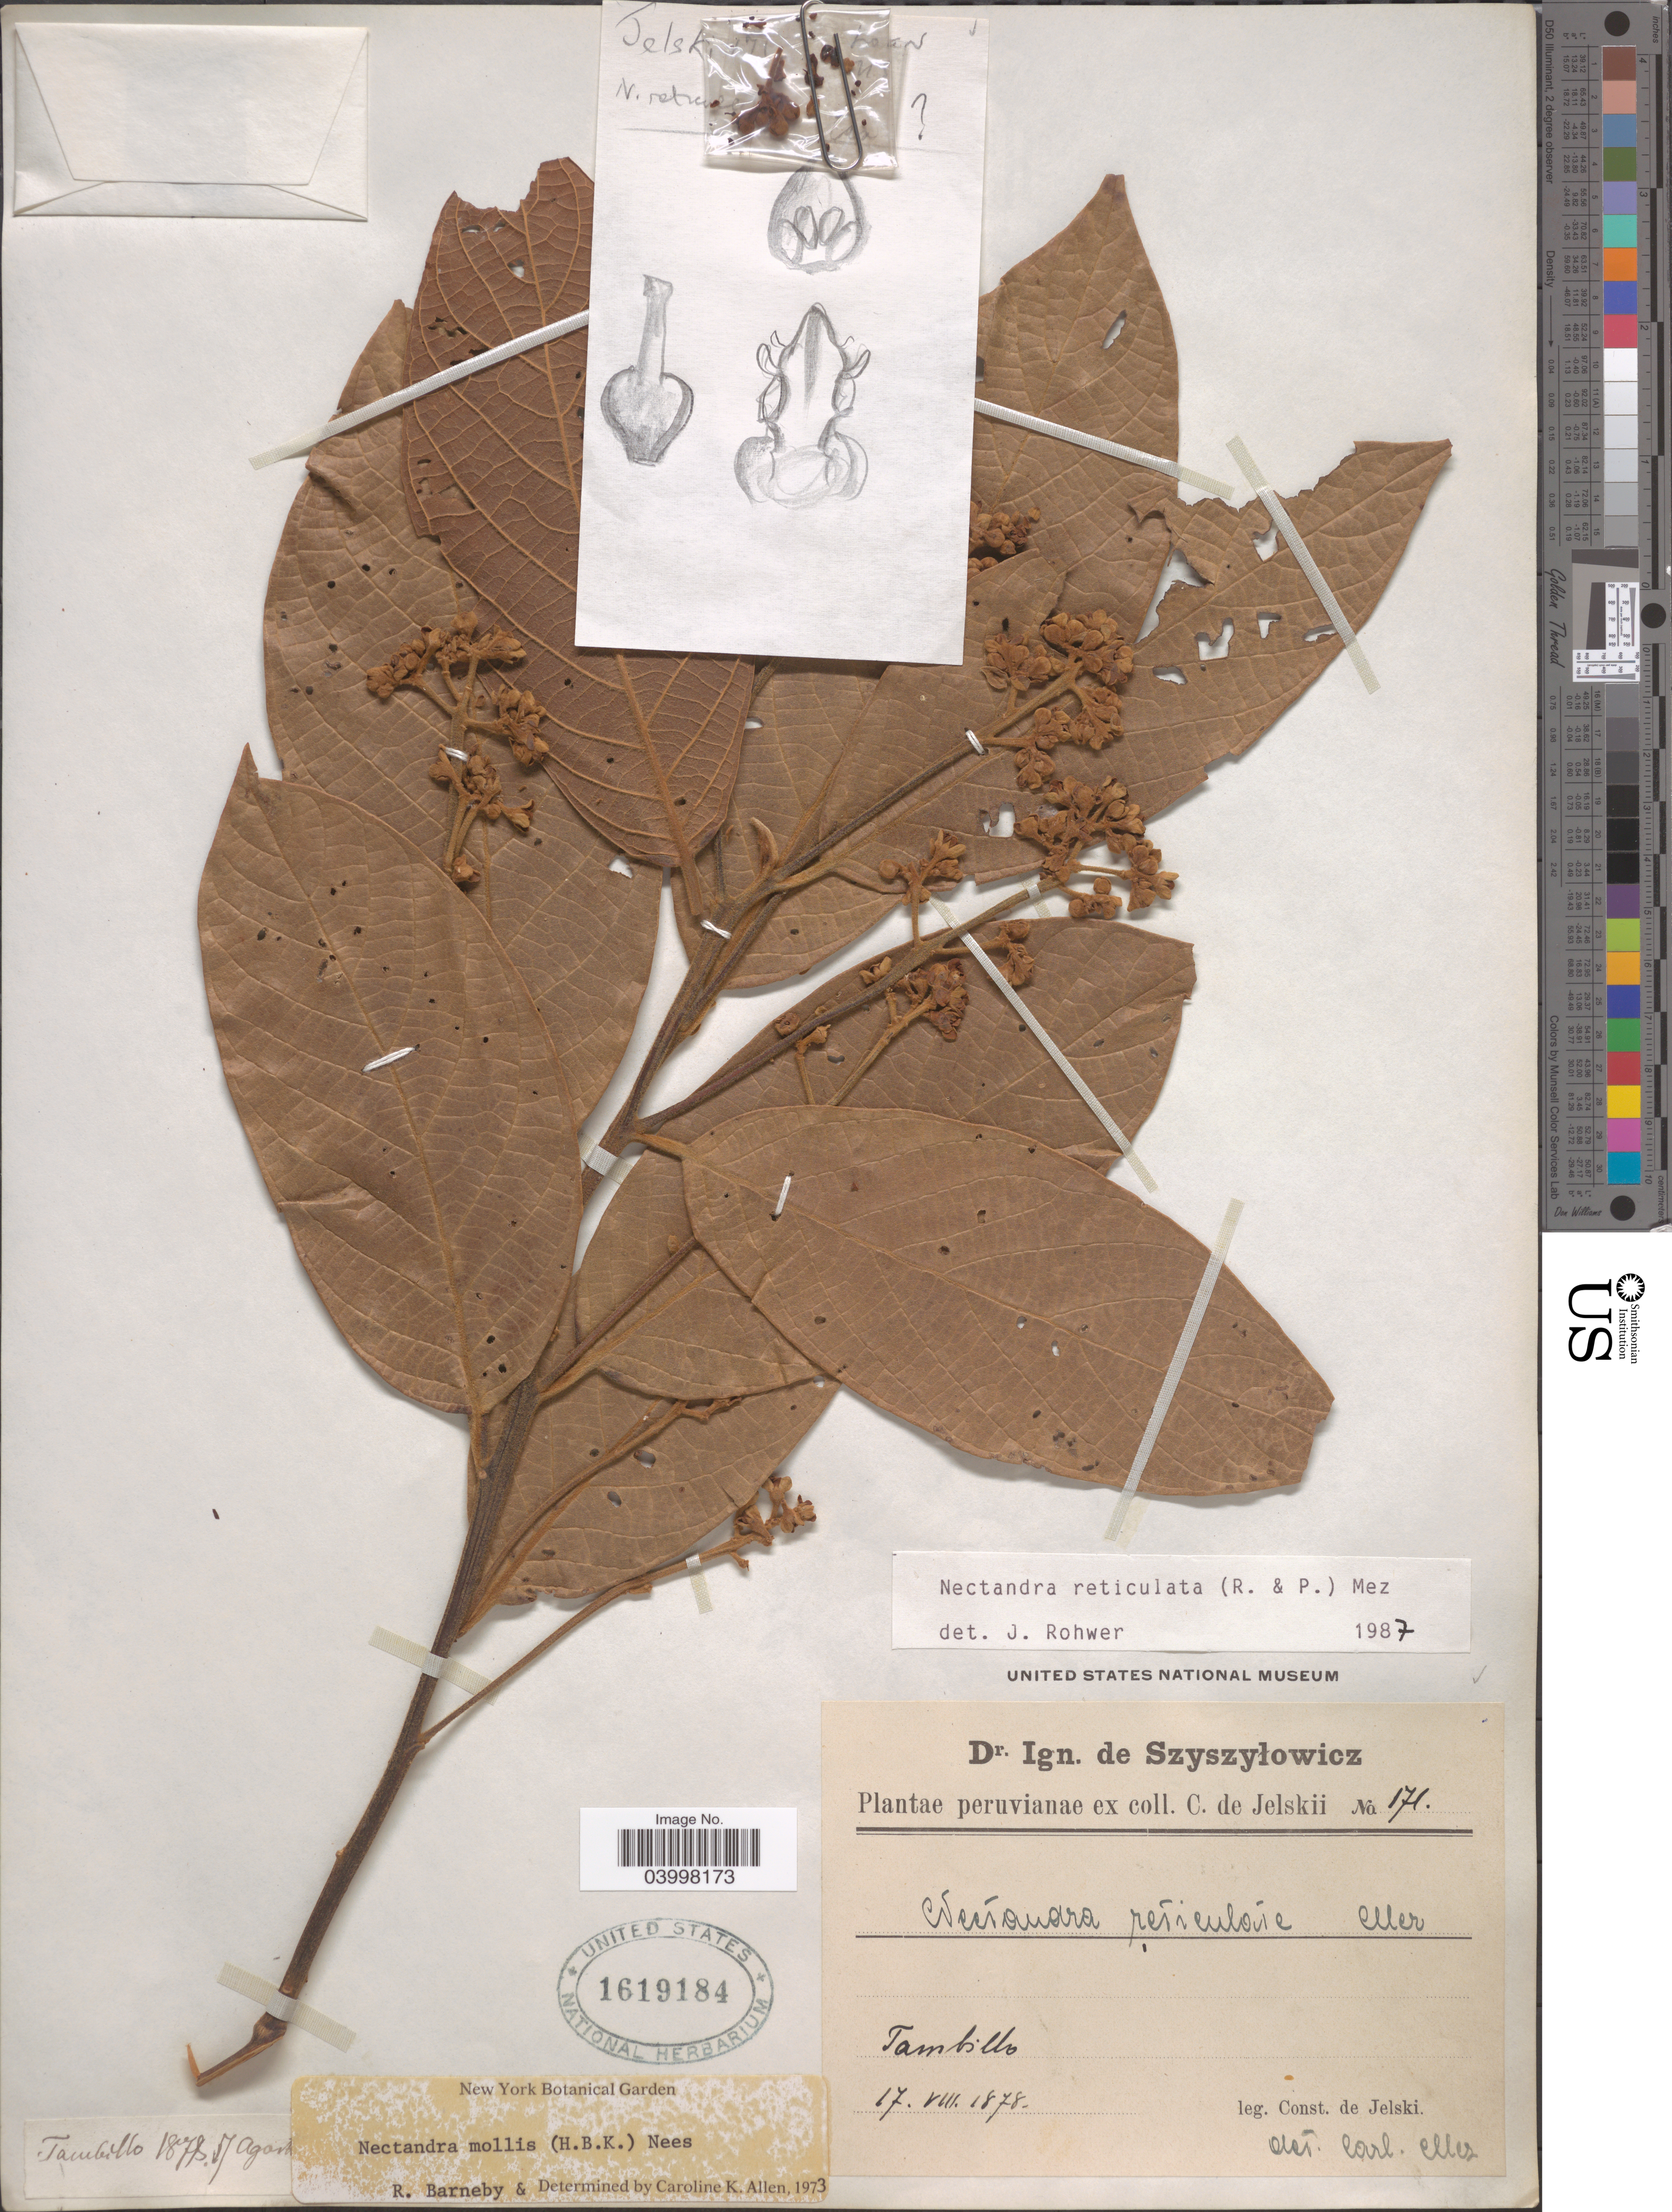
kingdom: Plantae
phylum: Tracheophyta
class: Magnoliopsida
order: Laurales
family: Lauraceae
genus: Nectandra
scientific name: Nectandra reticulata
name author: (Ruiz & Pav.) Mez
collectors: C. de Jelski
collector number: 171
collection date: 1878-08-17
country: Peru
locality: Tambillo.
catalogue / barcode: US 1619184